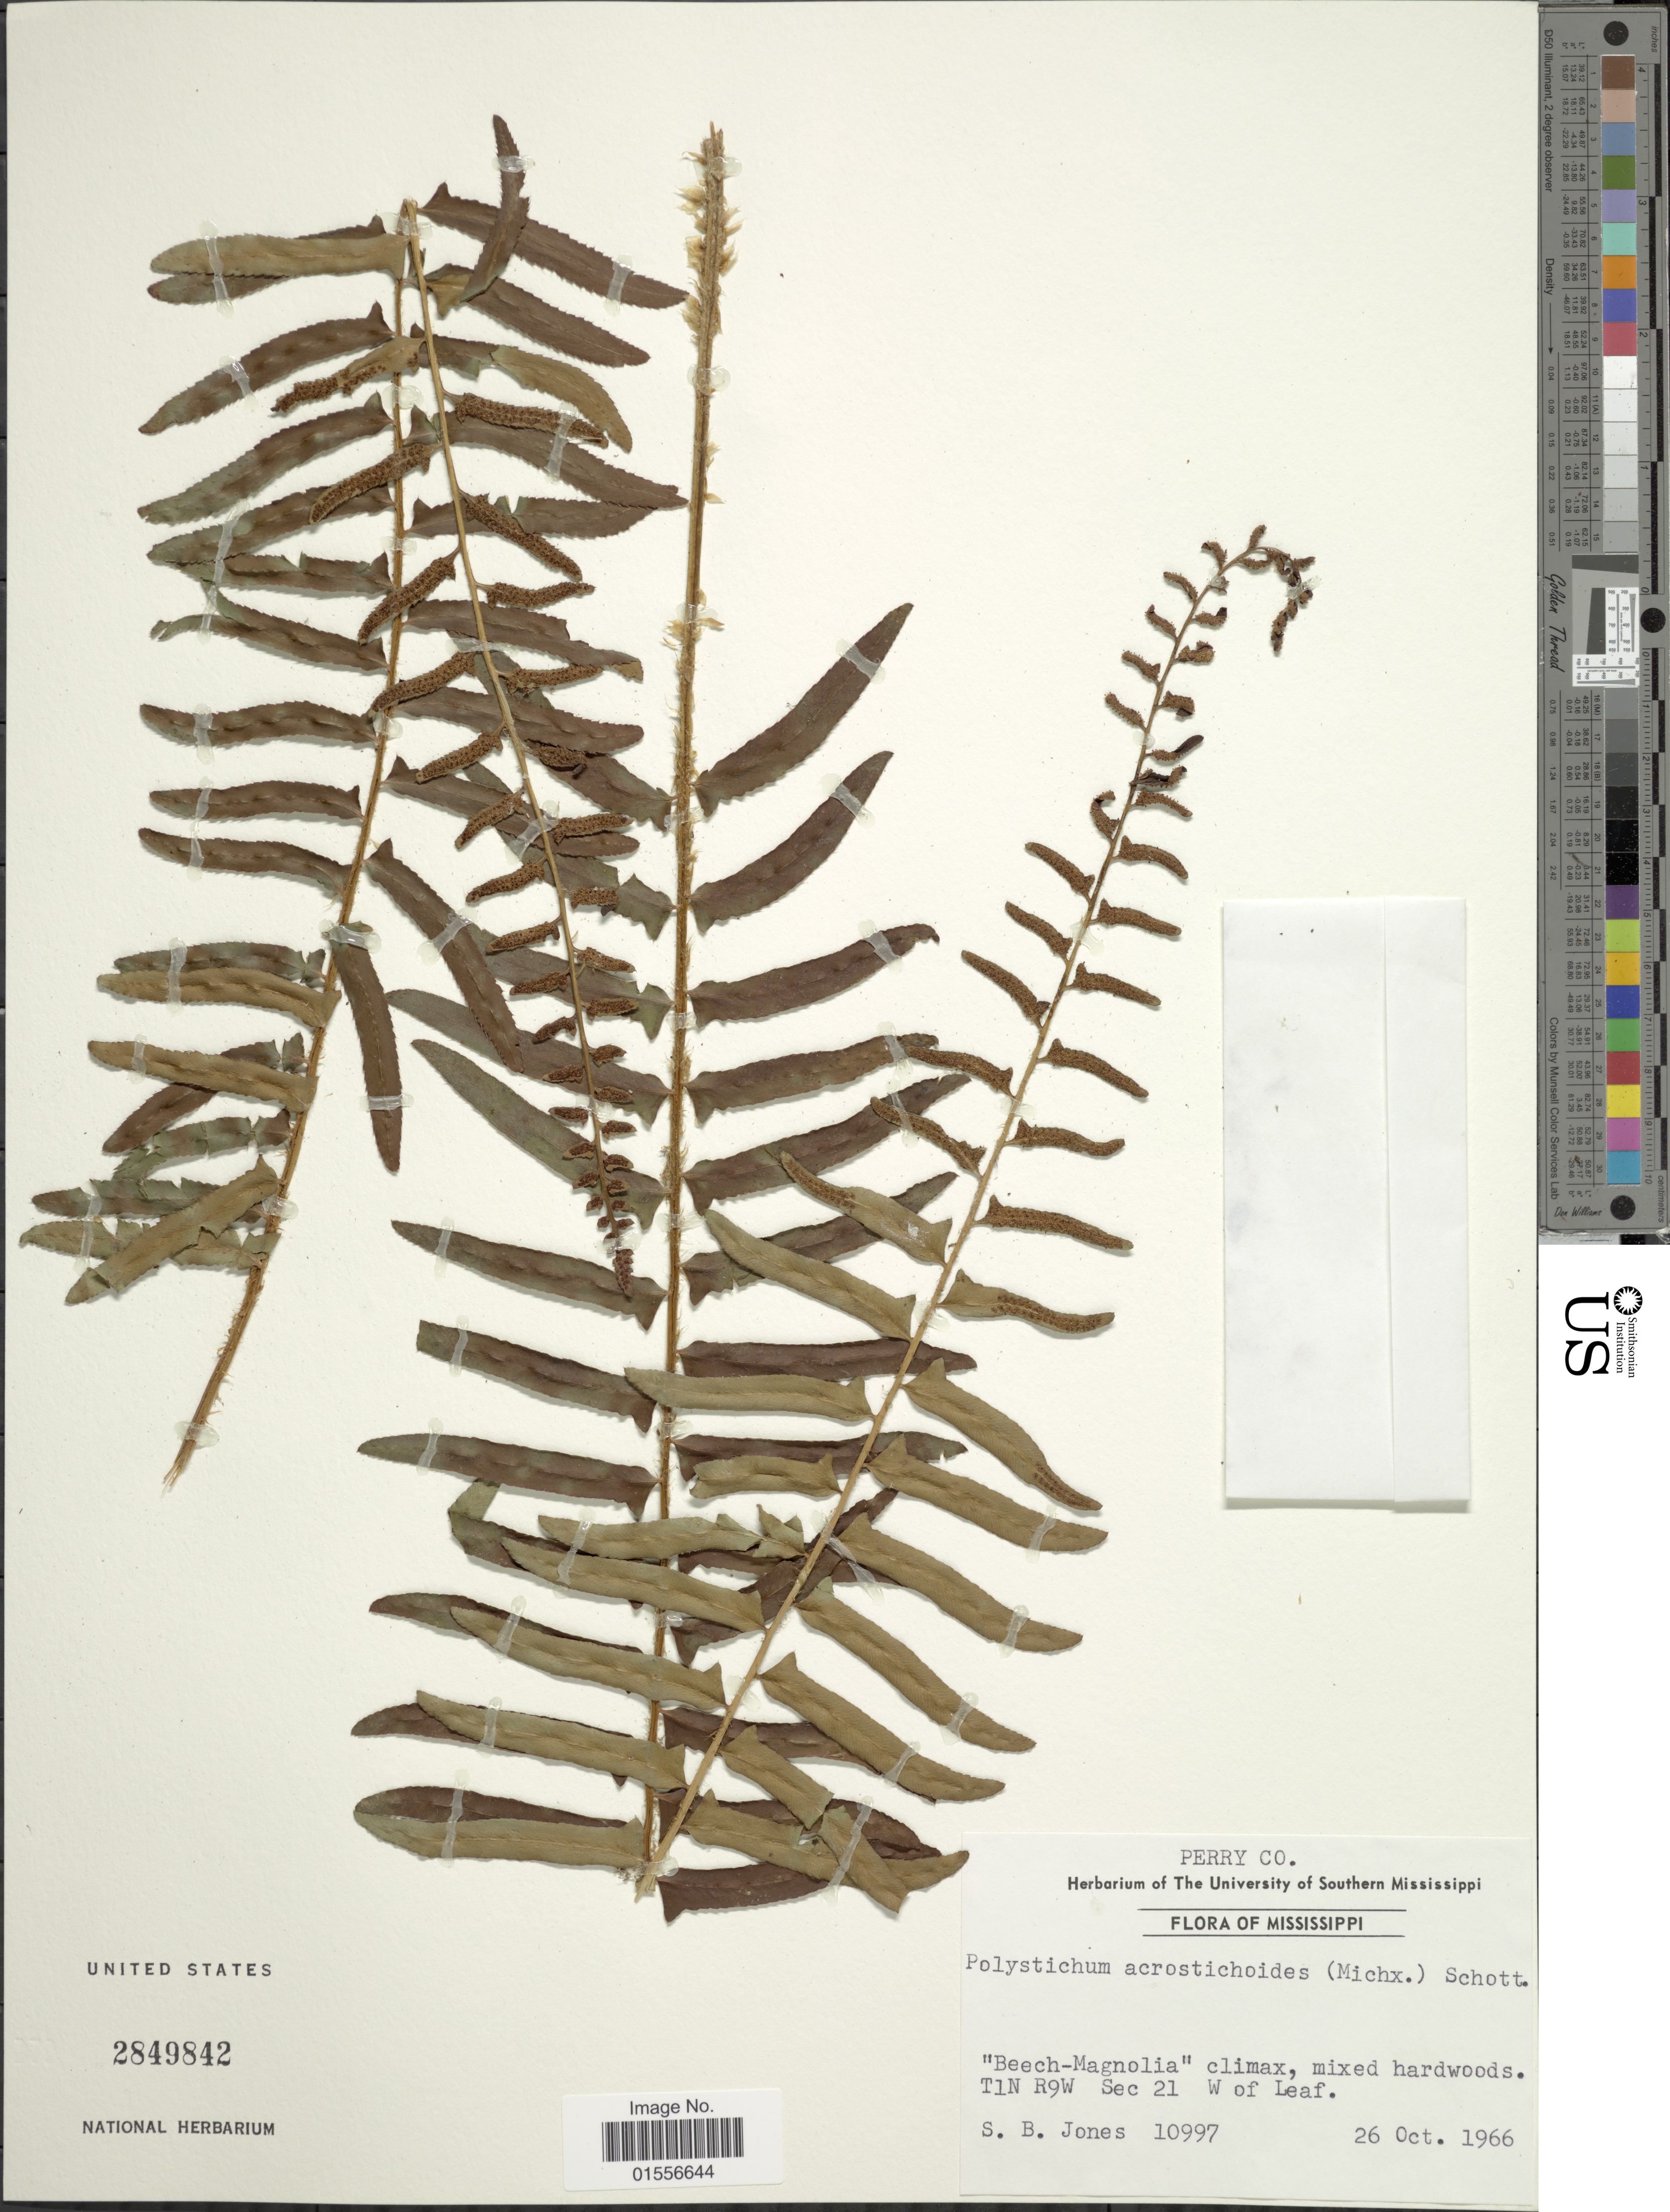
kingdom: Plantae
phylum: Tracheophyta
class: Polypodiopsida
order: Polypodiales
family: Dryopteridaceae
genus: Polystichum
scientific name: Polystichum acrostichoides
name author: (Michx.) Schott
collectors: S. B. Jones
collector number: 10997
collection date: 1966-10-26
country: United States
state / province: Mississippi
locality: Perry Co., "Beech-Magnolia"climax, mixed hardwoods T1N R9W Sec 21 W of Leaf.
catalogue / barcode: US 2849842